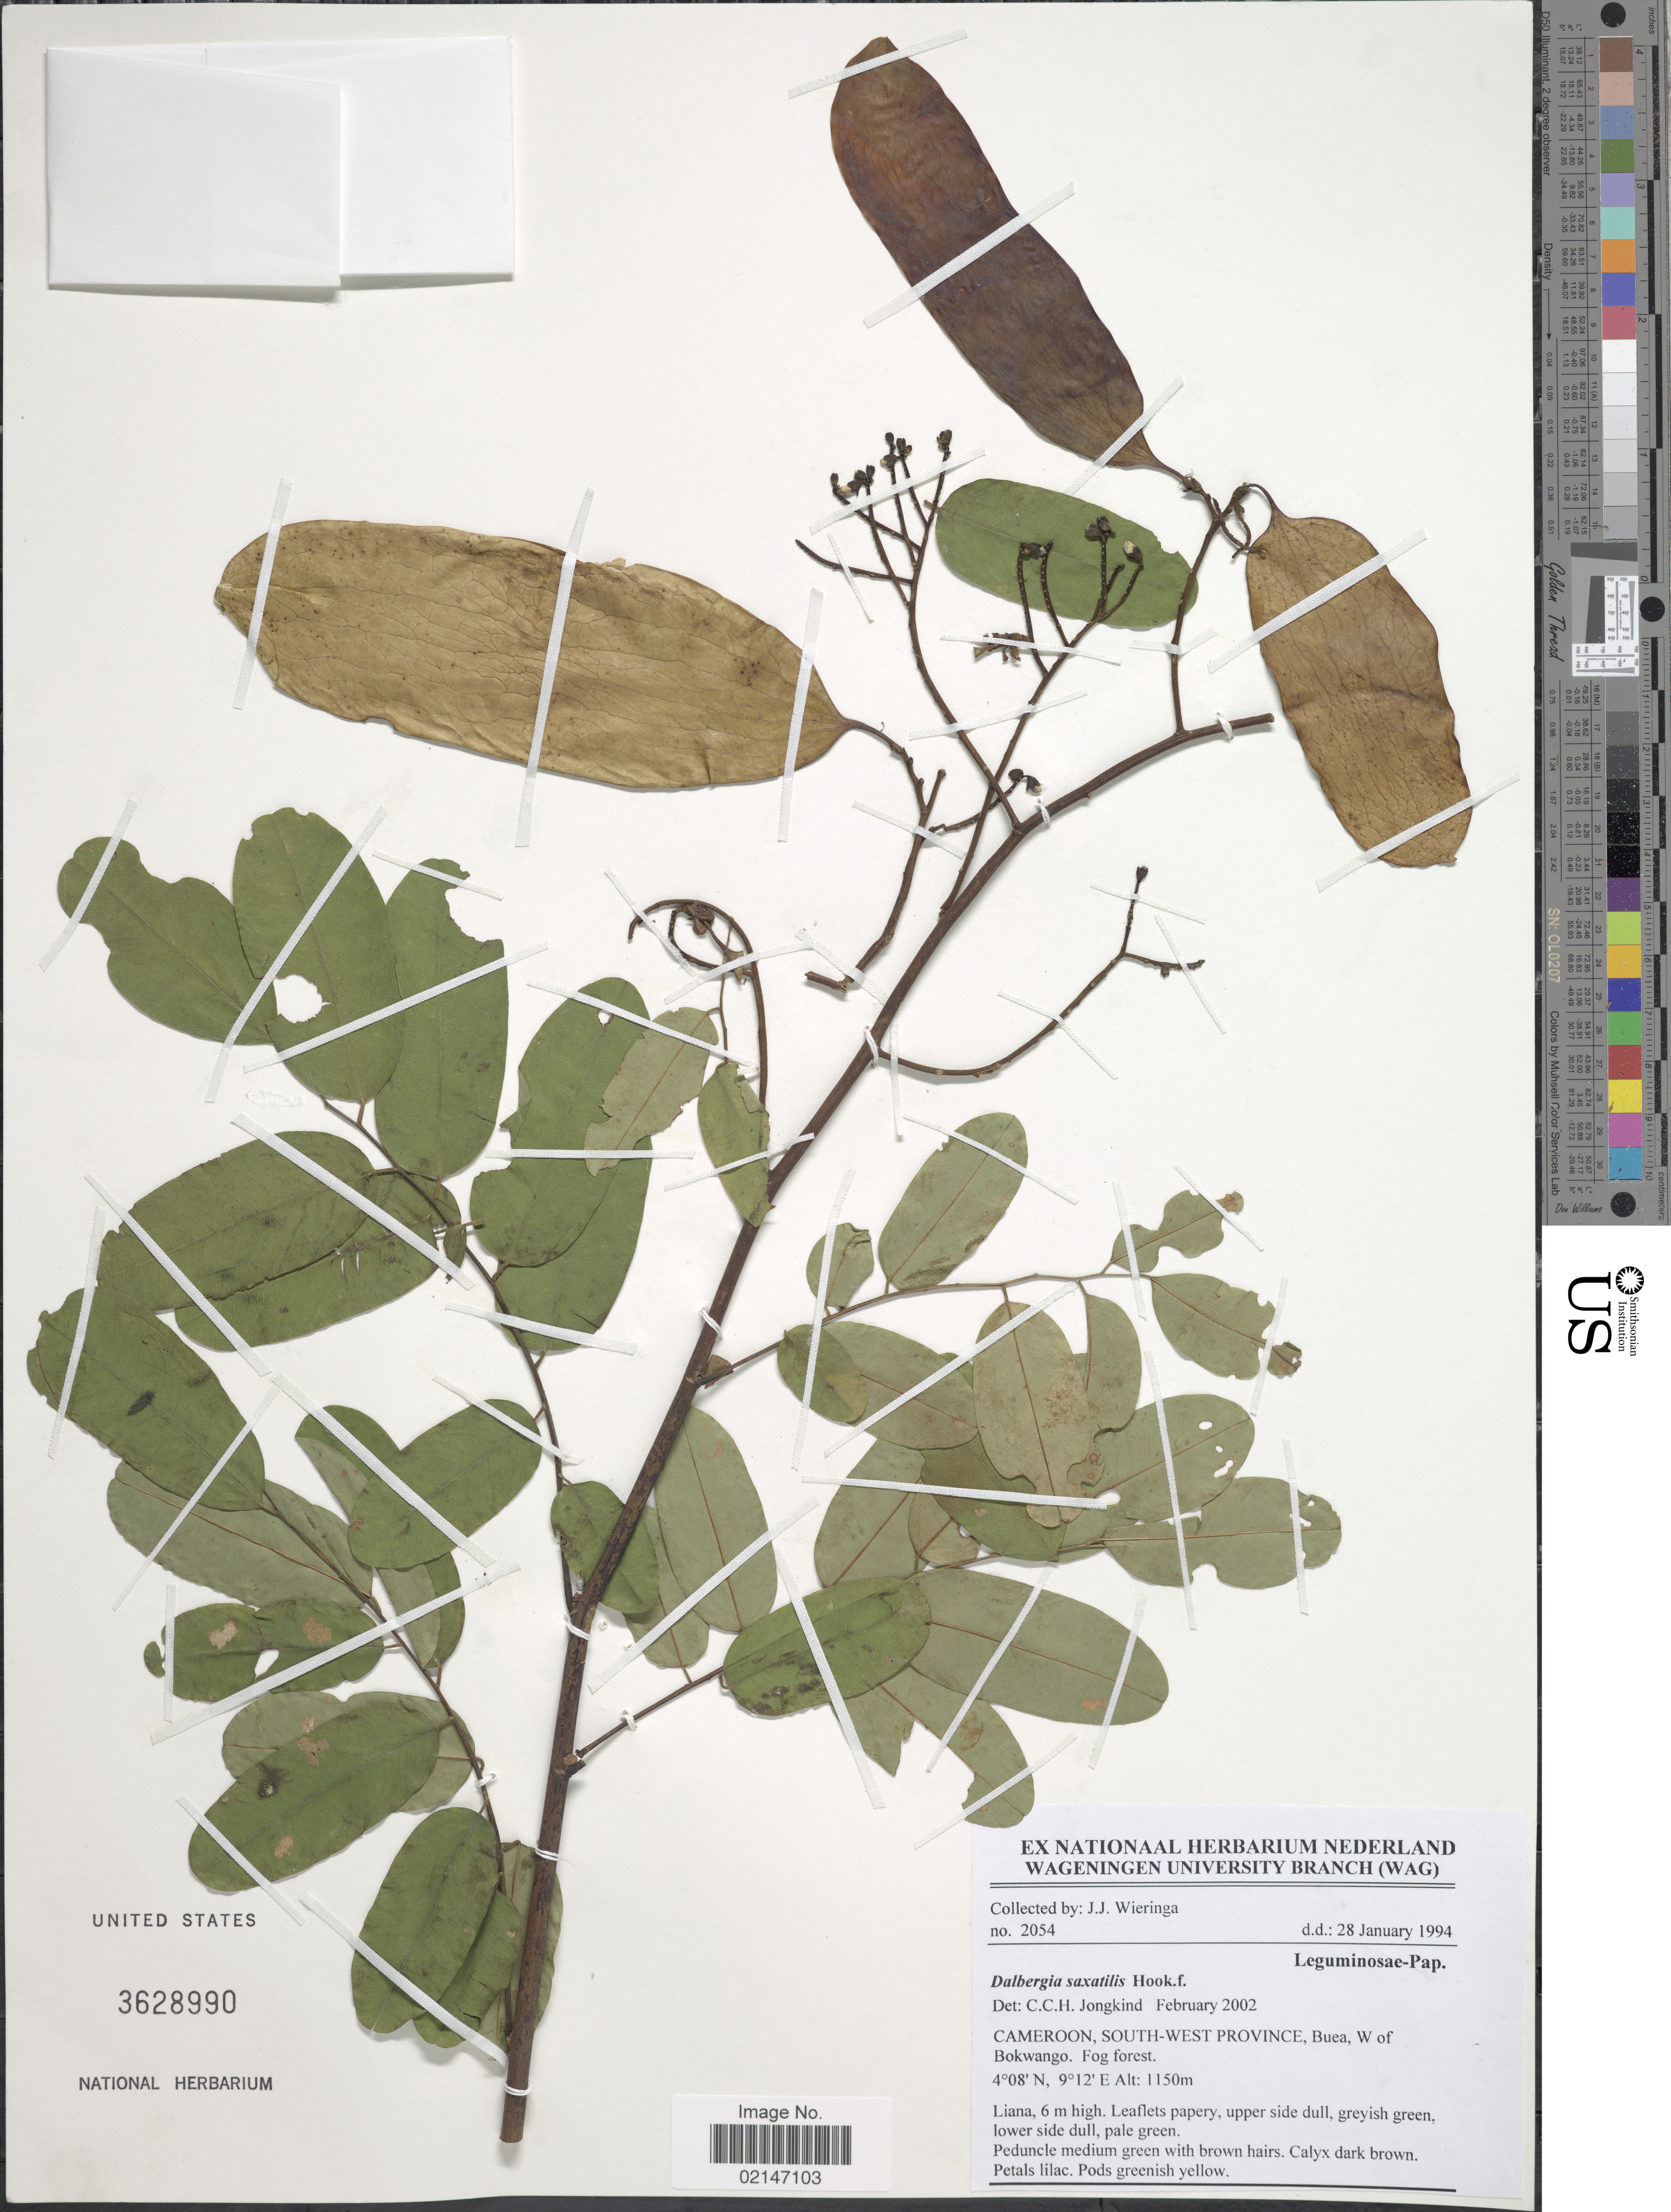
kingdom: Plantae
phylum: Tracheophyta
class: Magnoliopsida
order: Fabales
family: Fabaceae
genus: Dalbergia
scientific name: Dalbergia saxatilis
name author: Hook. f.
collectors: J. Wieringa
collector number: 2054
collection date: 1994-01-28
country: Cameroon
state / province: Sud-Ouest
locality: South-west Province, Buea, W. of Bokwango, fog forest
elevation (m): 1150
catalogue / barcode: US 3628990